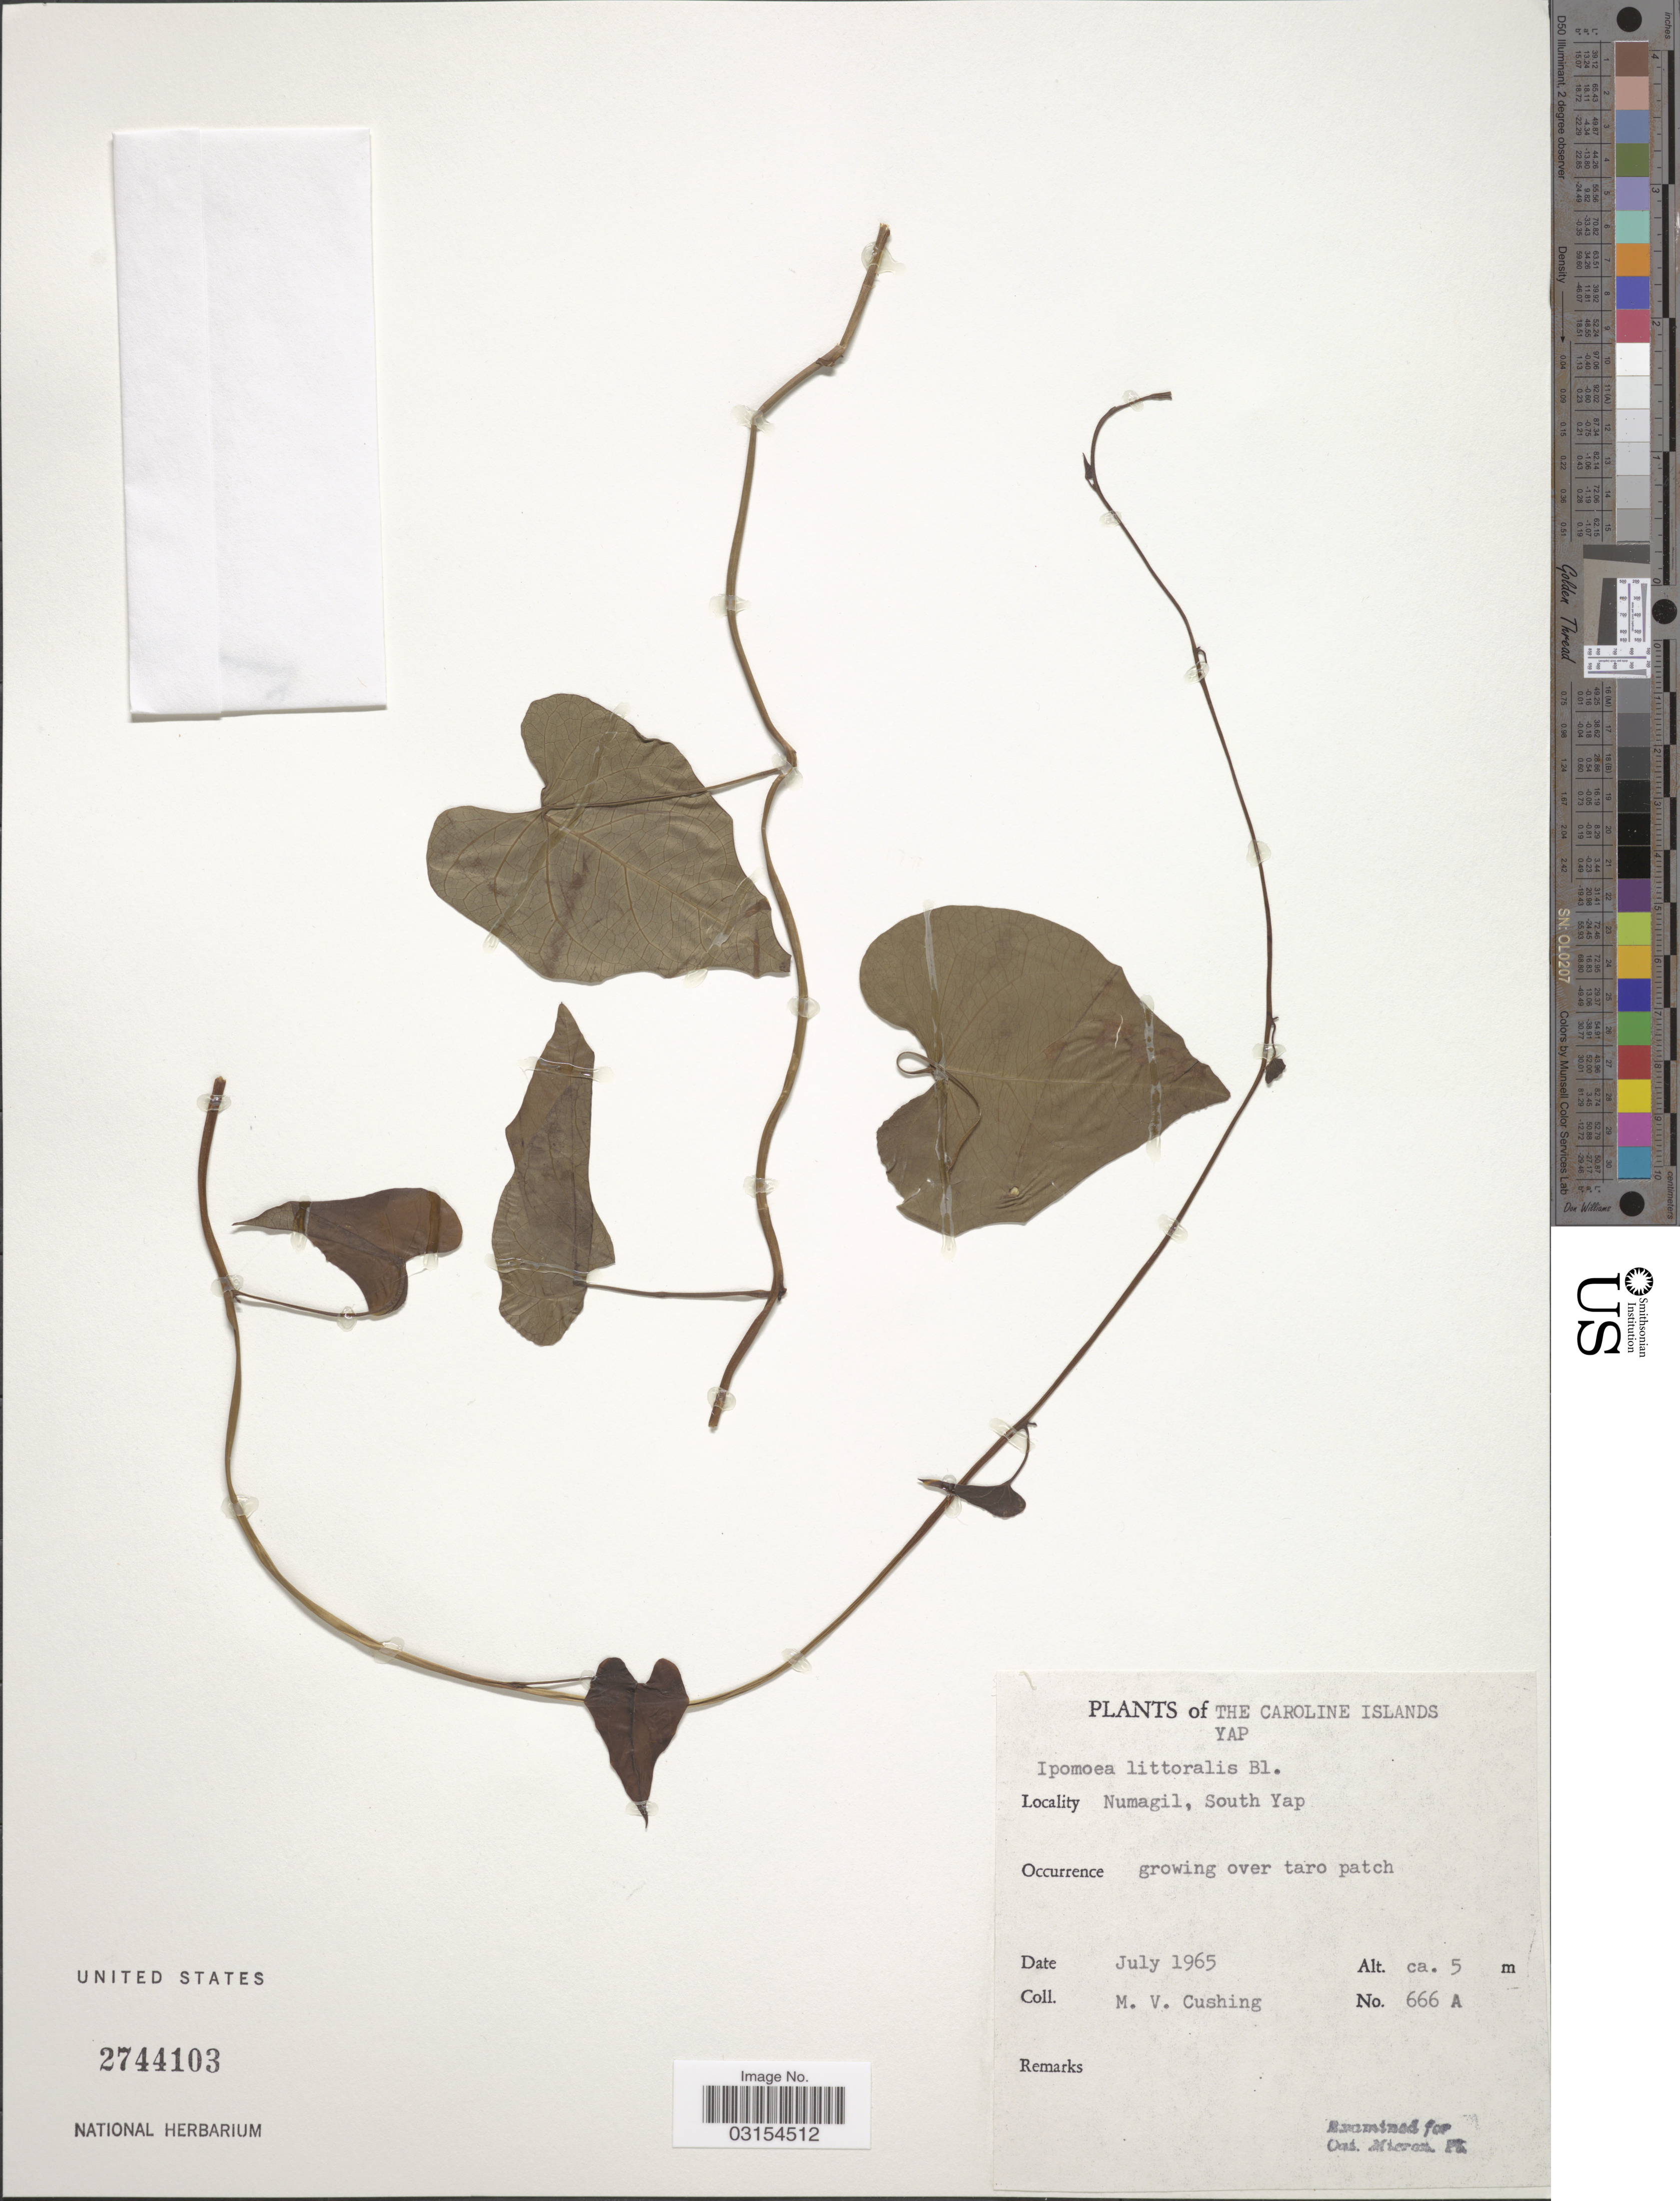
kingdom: Plantae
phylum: Tracheophyta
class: Magnoliopsida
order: Solanales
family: Convolvulaceae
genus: Ipomoea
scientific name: Ipomoea littoralis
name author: Blume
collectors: M. V. Cushing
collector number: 666A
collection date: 1965-07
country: Micronesia, Federated States of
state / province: Yap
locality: Caroline Islands. Yap. Numagil, South Yap.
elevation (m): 5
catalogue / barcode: US 2744103